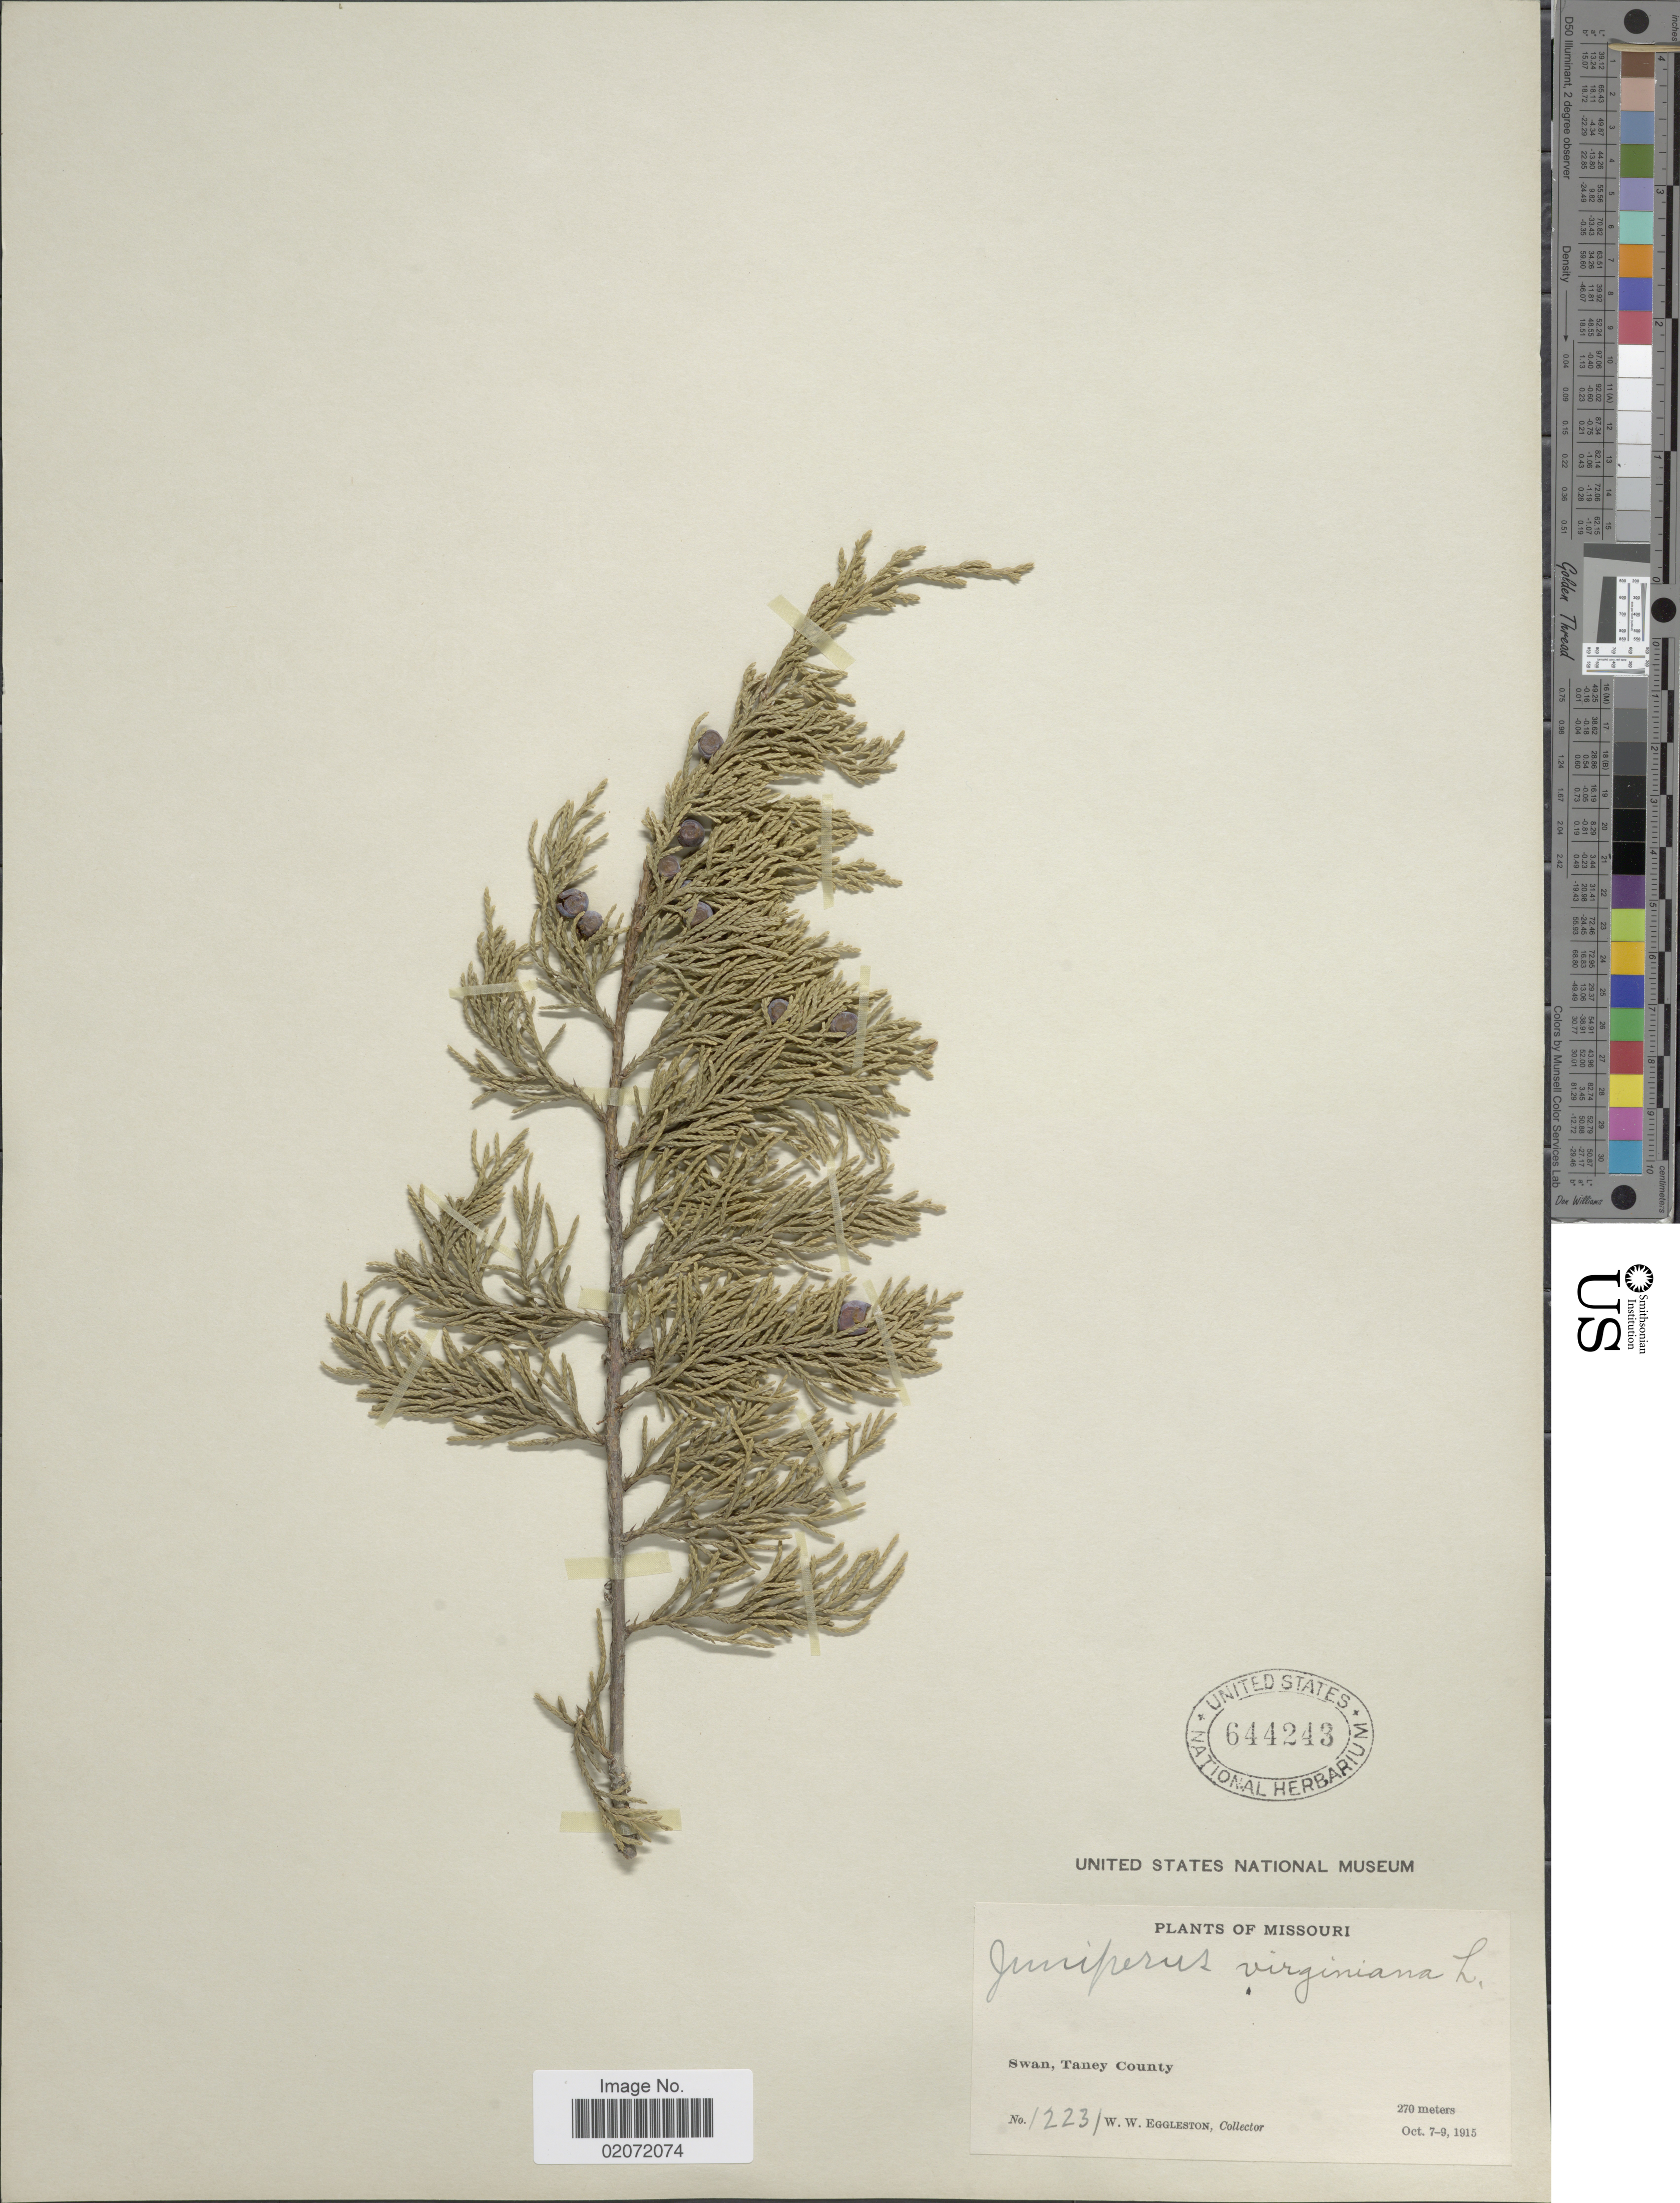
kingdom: Plantae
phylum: Tracheophyta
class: Pinopsida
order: Pinales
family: Cupressaceae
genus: Juniperus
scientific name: Juniperus virginiana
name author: L.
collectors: W. W. Eggleston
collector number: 12231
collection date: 1915-10-07/1915-10-09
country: United States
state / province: Missouri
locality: Swan, Taney County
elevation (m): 270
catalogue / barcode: US 644243